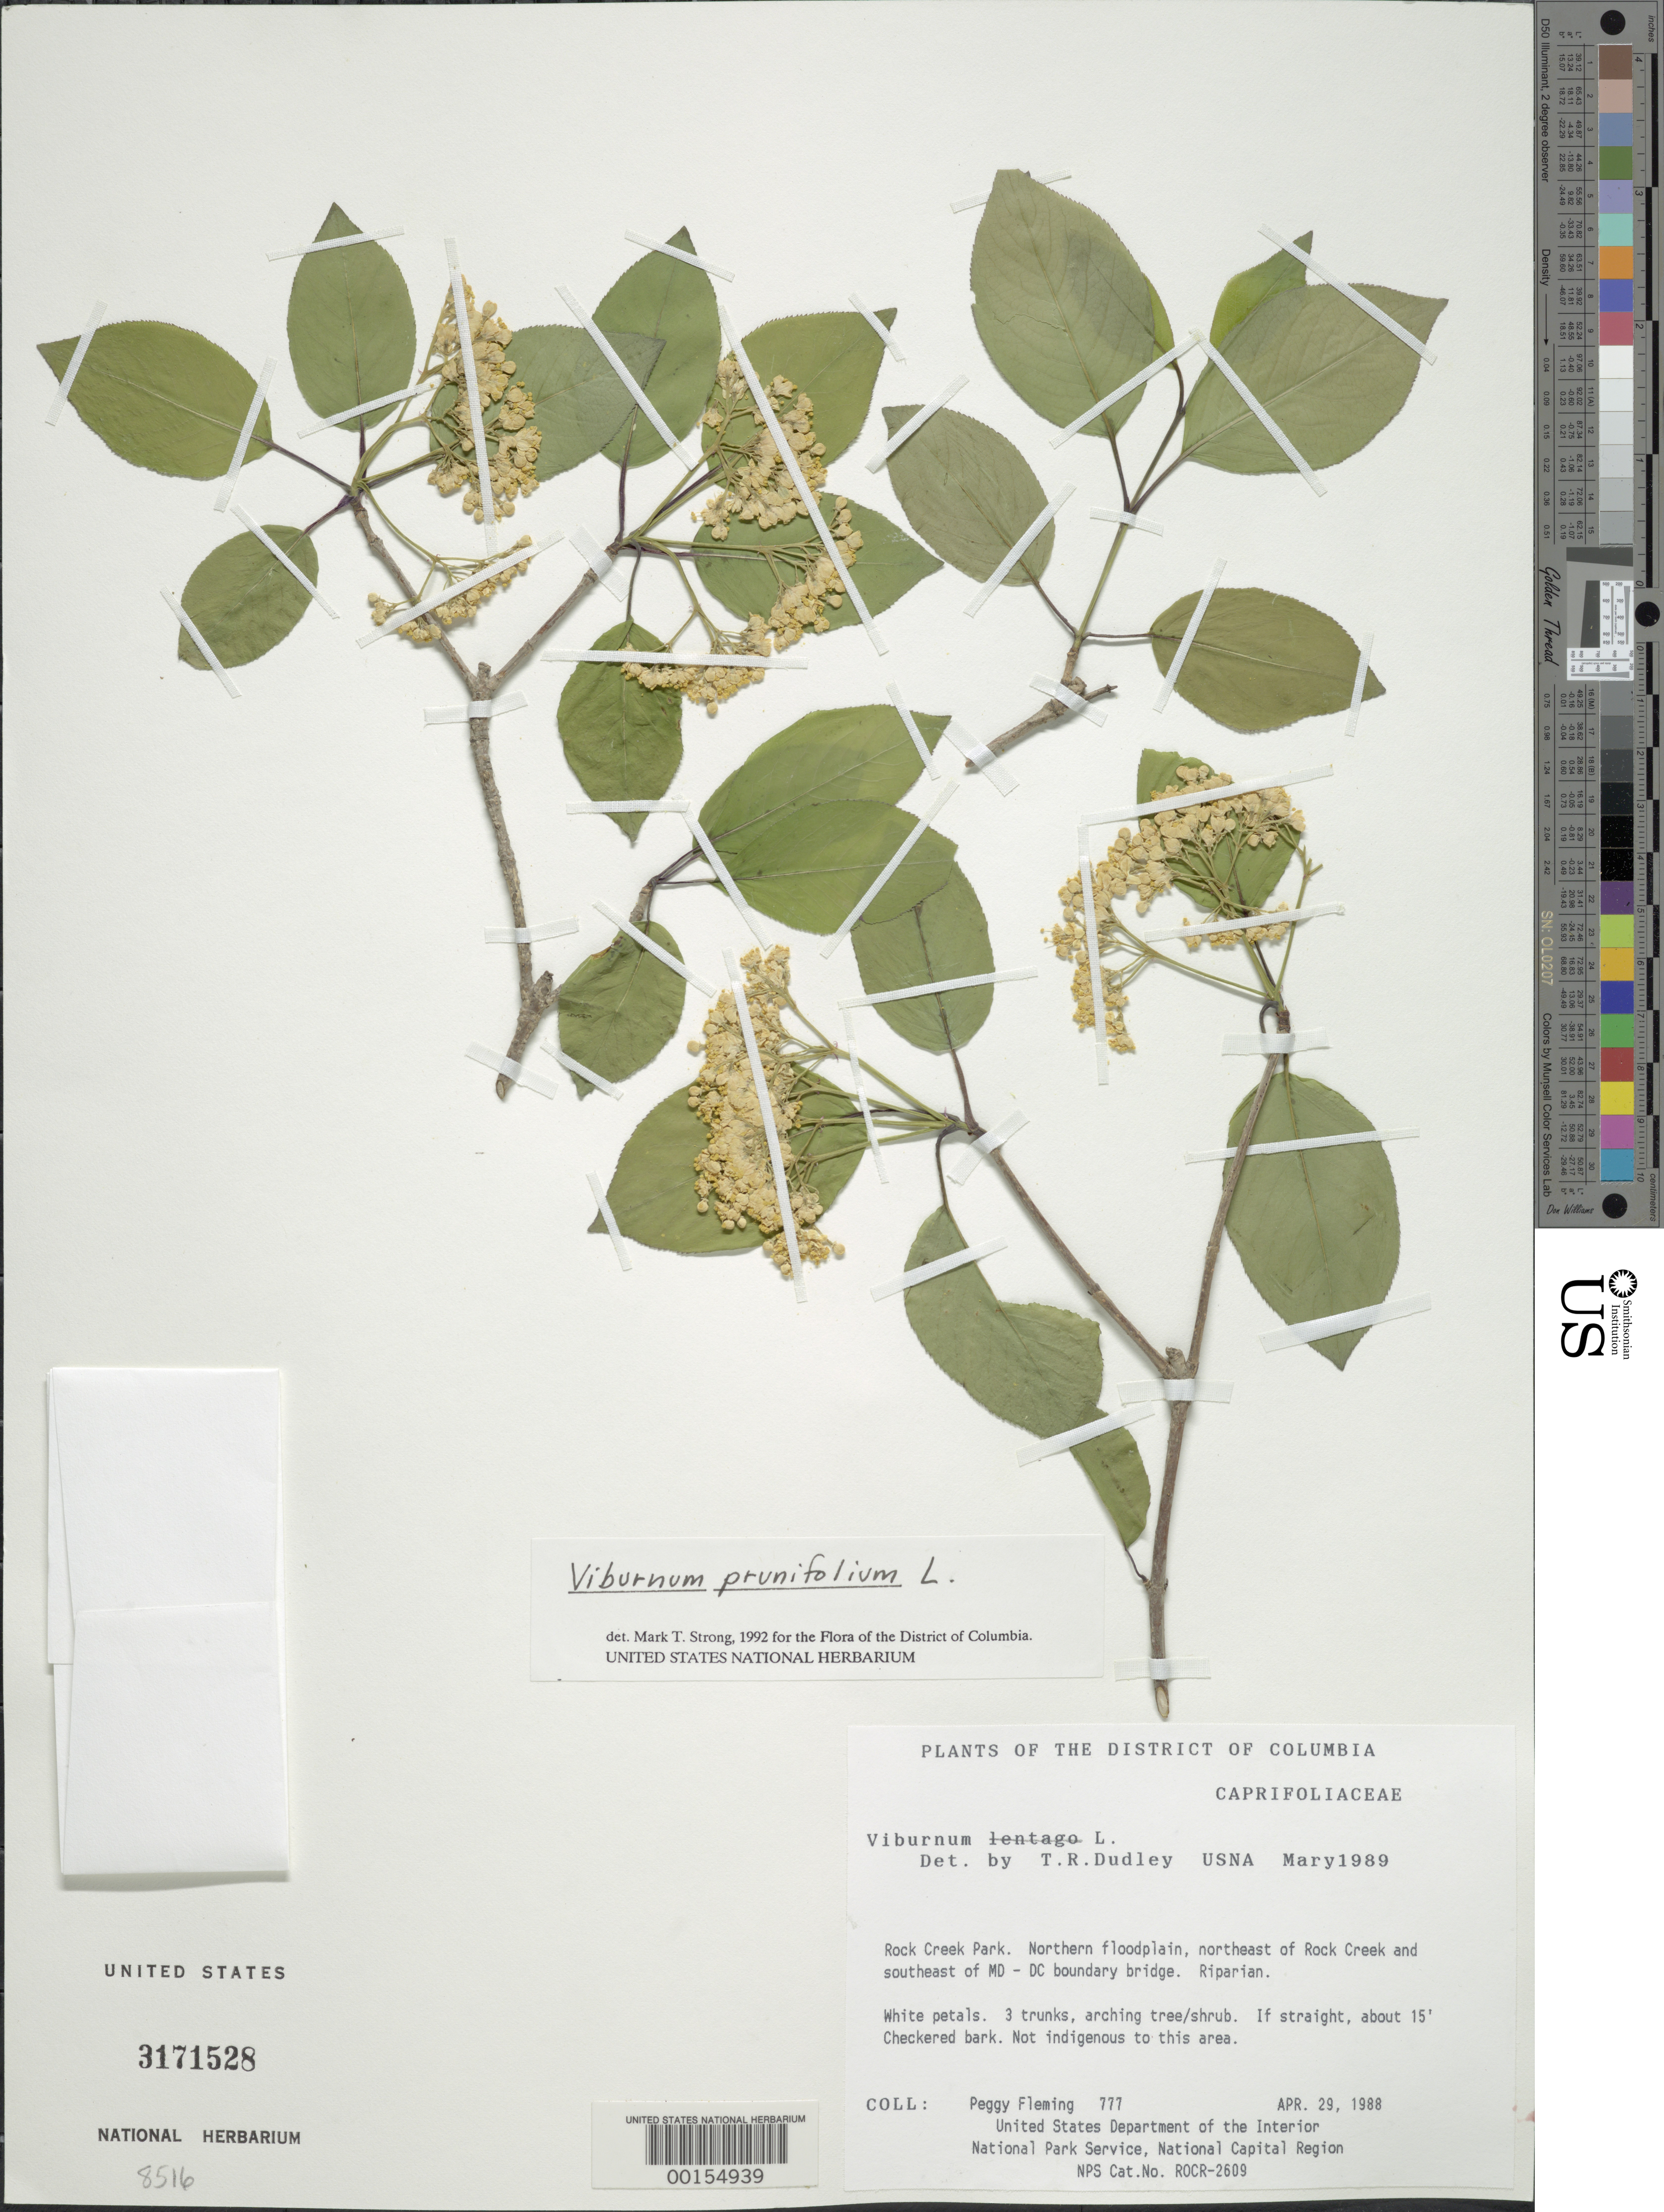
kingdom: Plantae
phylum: Tracheophyta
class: Magnoliopsida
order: Dipsacales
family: Viburnaceae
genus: Viburnum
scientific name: Viburnum prunifolium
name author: L.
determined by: Strong, M. T., (US), Smithsonian Institution - National Museum of Natural History (UNITED STATES)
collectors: P. Fleming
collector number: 777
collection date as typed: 29 Apr 1988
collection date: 1988-04-29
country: United States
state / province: District of Columbia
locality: Rock Creek Park, northern floodplain, NE of Rock Creek and SE of MD-DC Boundary Bridge Rock Creek Park & vicinity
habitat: Riparian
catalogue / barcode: US 3171528